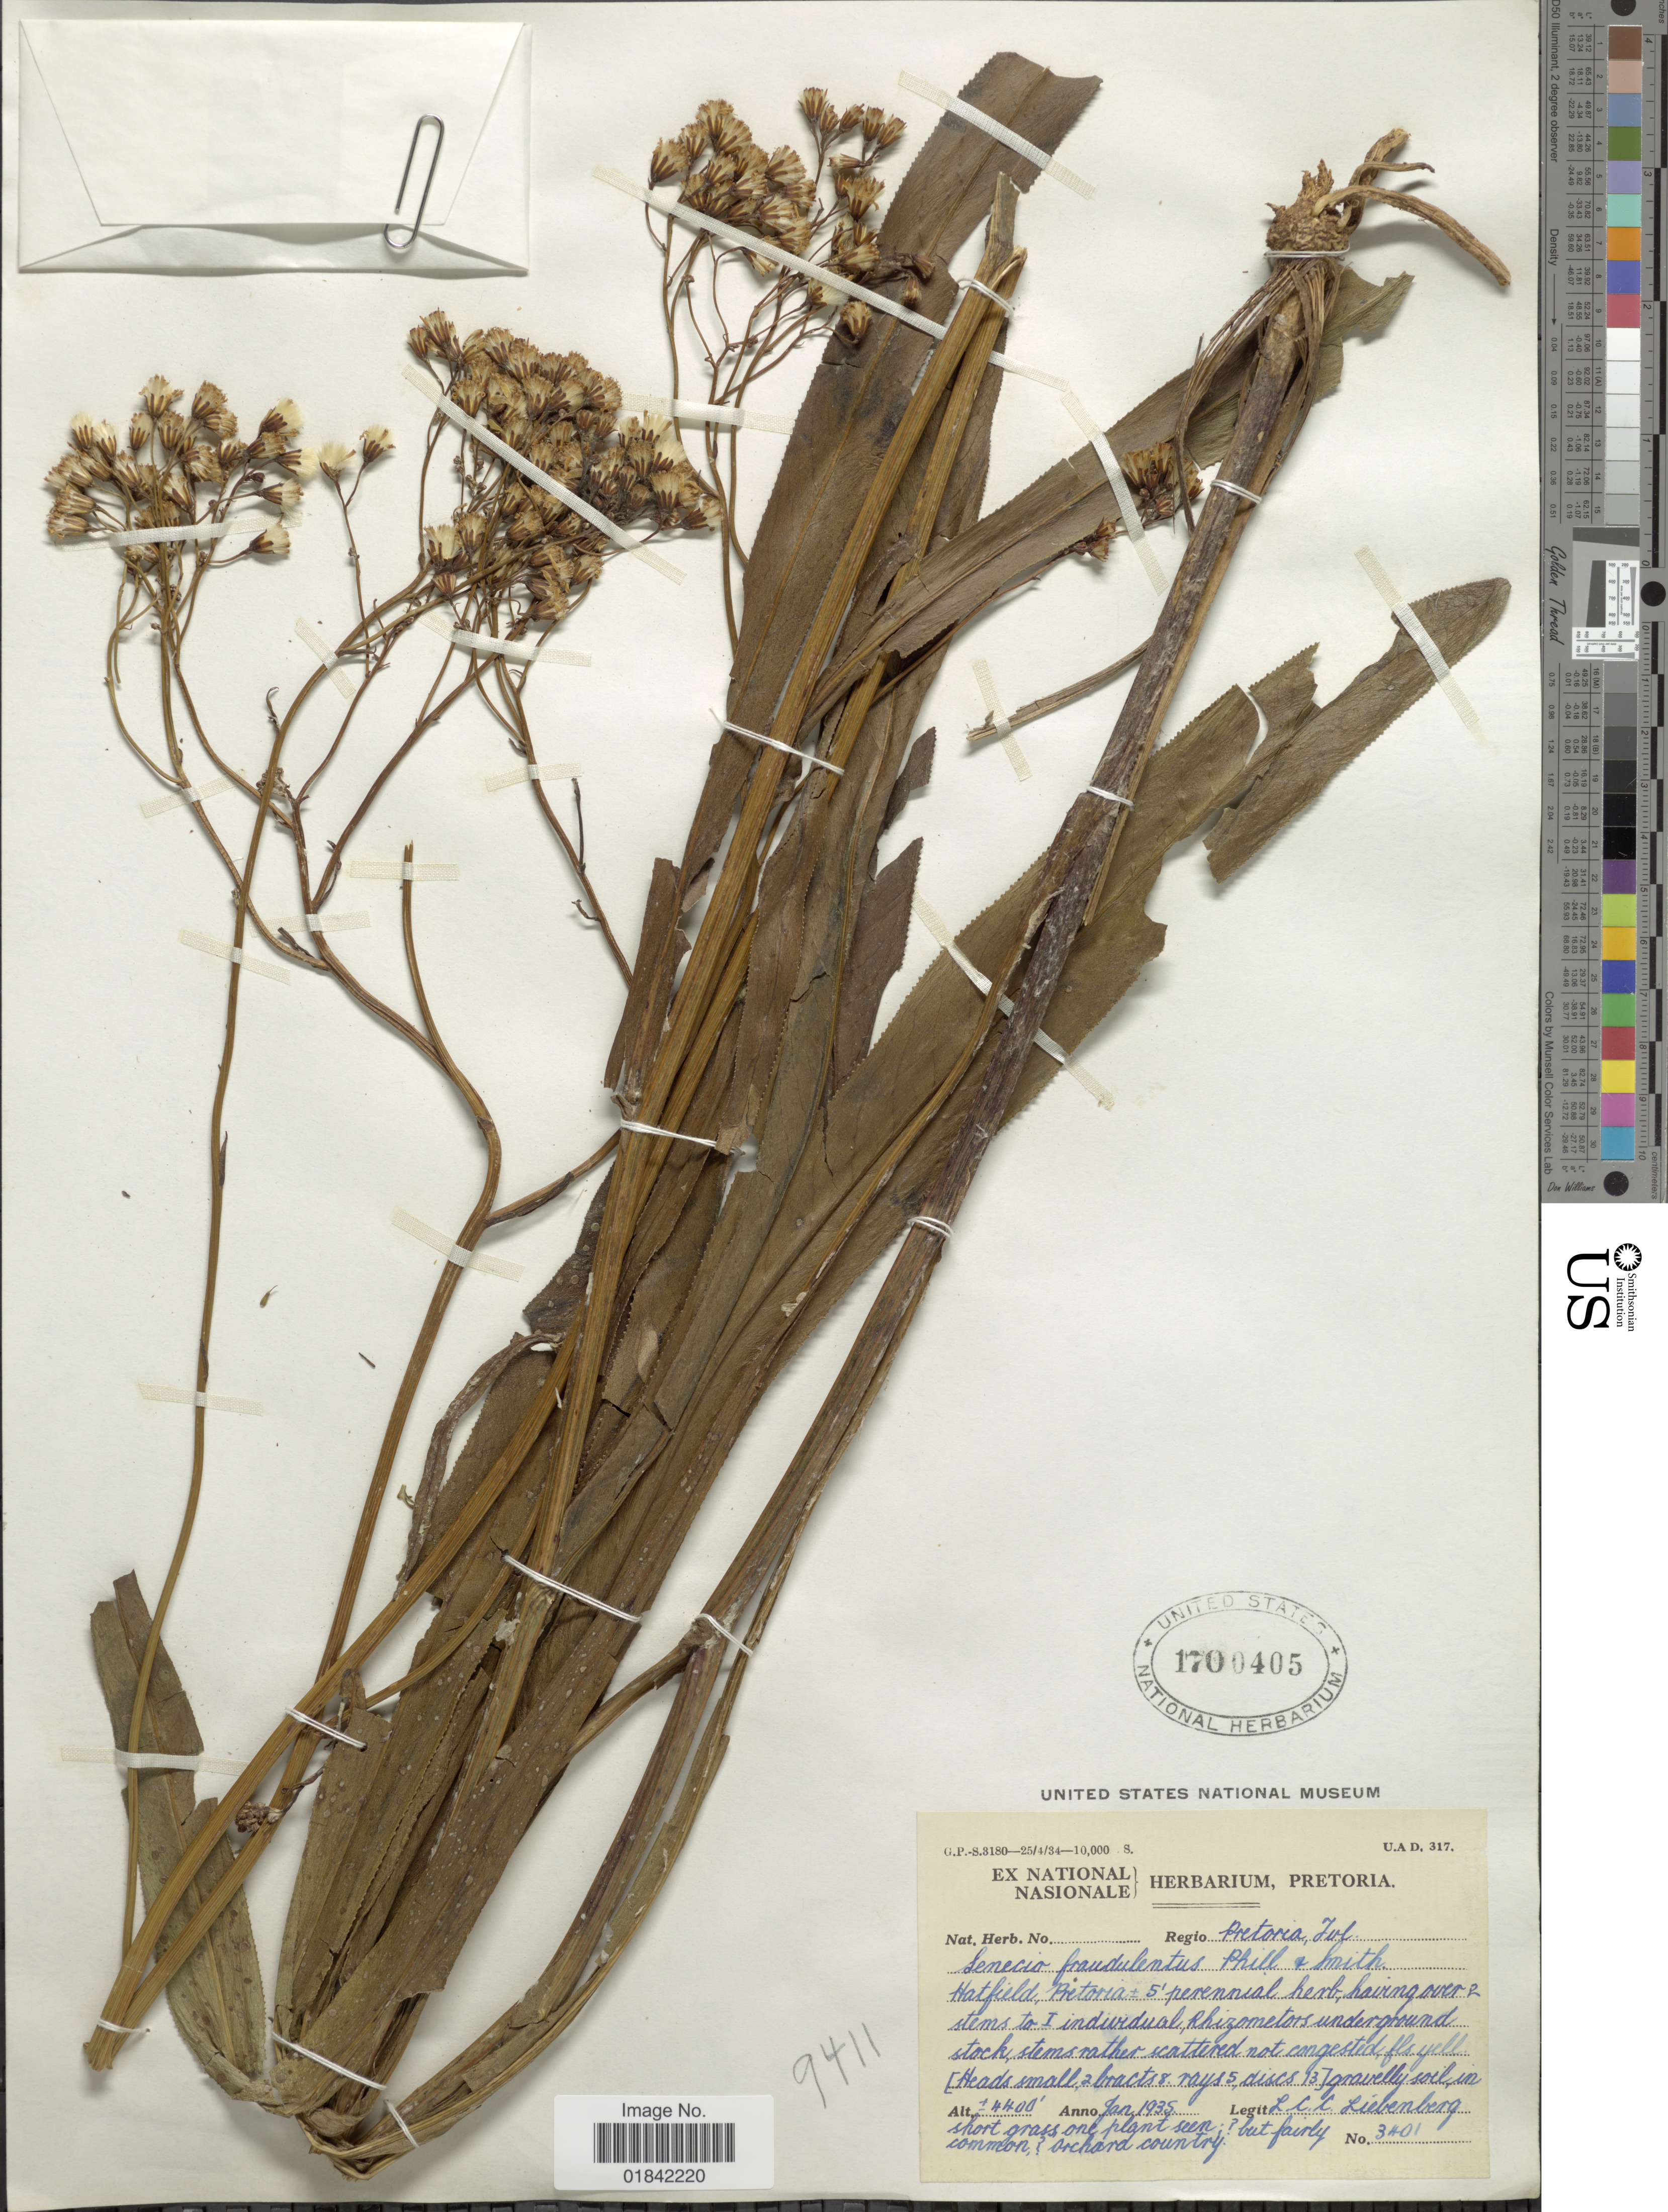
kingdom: Plantae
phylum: Tracheophyta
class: Magnoliopsida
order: Asterales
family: Asteraceae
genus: Senecio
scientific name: Senecio fraudulentus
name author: Phillips & C.A. Sm.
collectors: L. Liebenberg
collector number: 3401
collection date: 1935-01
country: South Africa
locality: Pretoria, Tvl., Hatfield, Orchard Country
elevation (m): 4389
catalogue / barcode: US 1700405